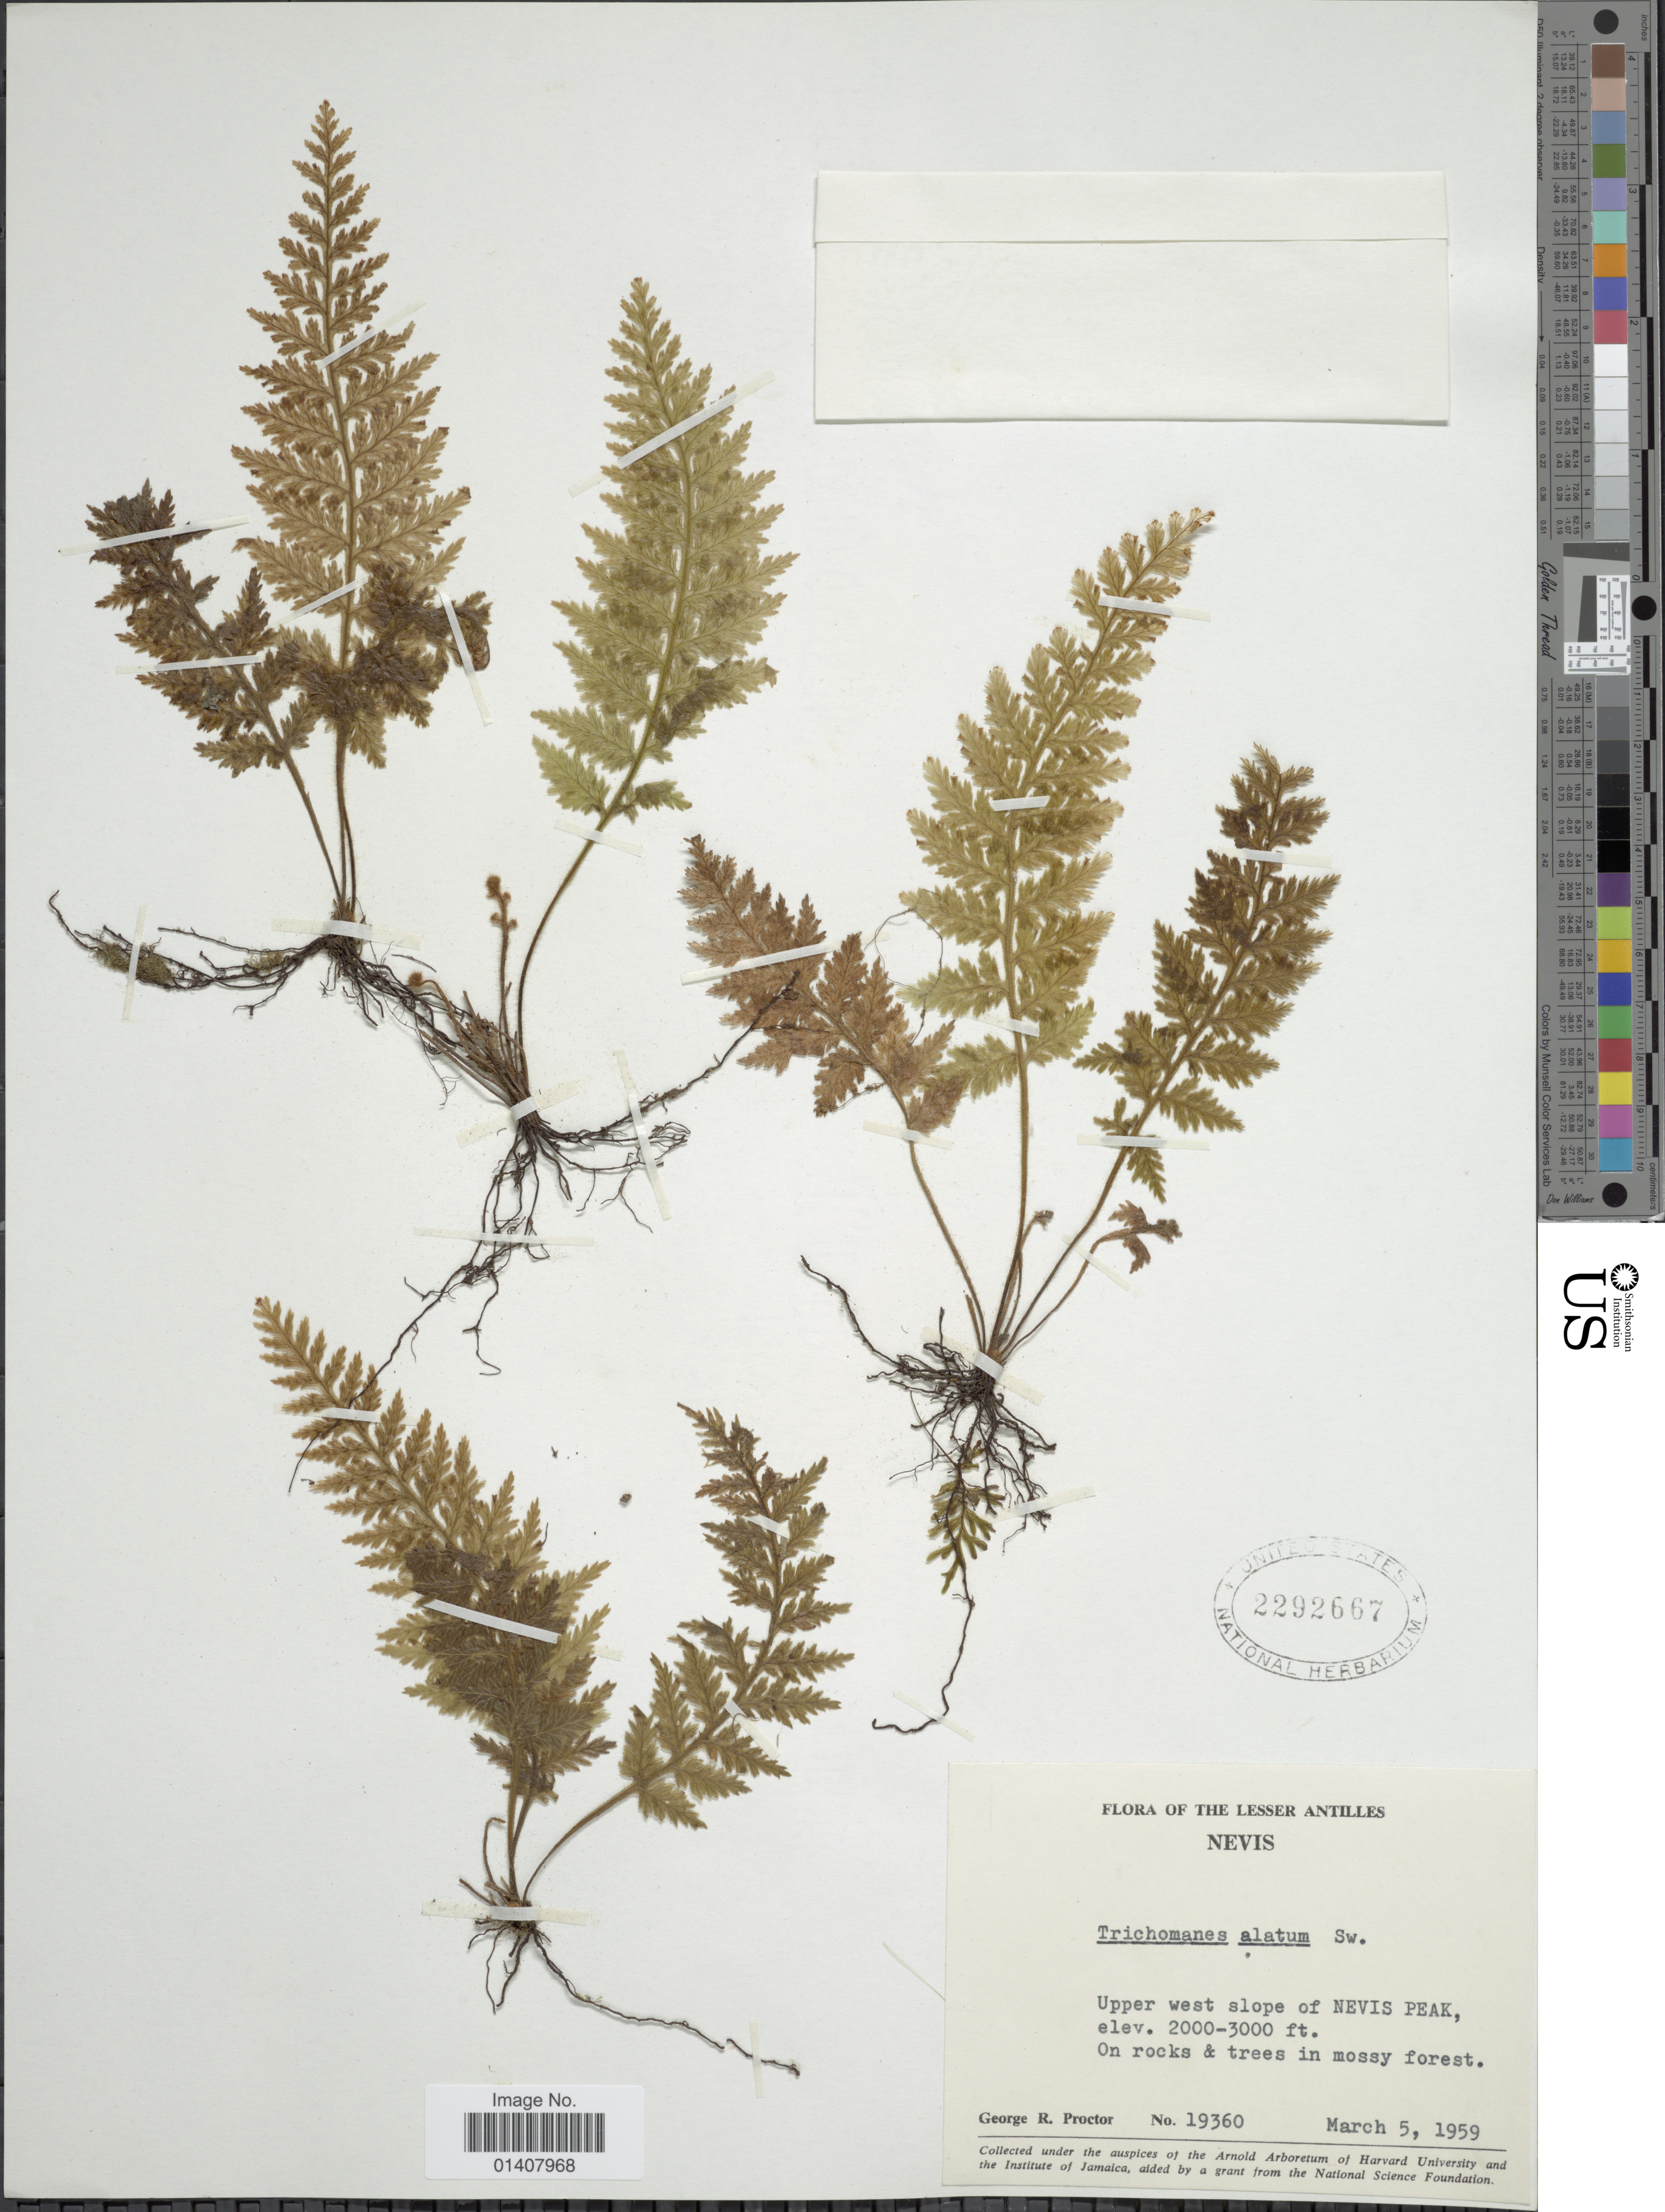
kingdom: Plantae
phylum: Tracheophyta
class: Polypodiopsida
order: Hymenophyllales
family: Hymenophyllaceae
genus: Trichomanes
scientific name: Trichomanes alatum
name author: Sw.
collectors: G. R. Proctor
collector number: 19360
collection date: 1959-03-05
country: St. Christopher-Nevis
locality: Lesser Antilles, Nevis, Upper west slope of Nevis Peak,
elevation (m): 610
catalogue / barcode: US 2292667